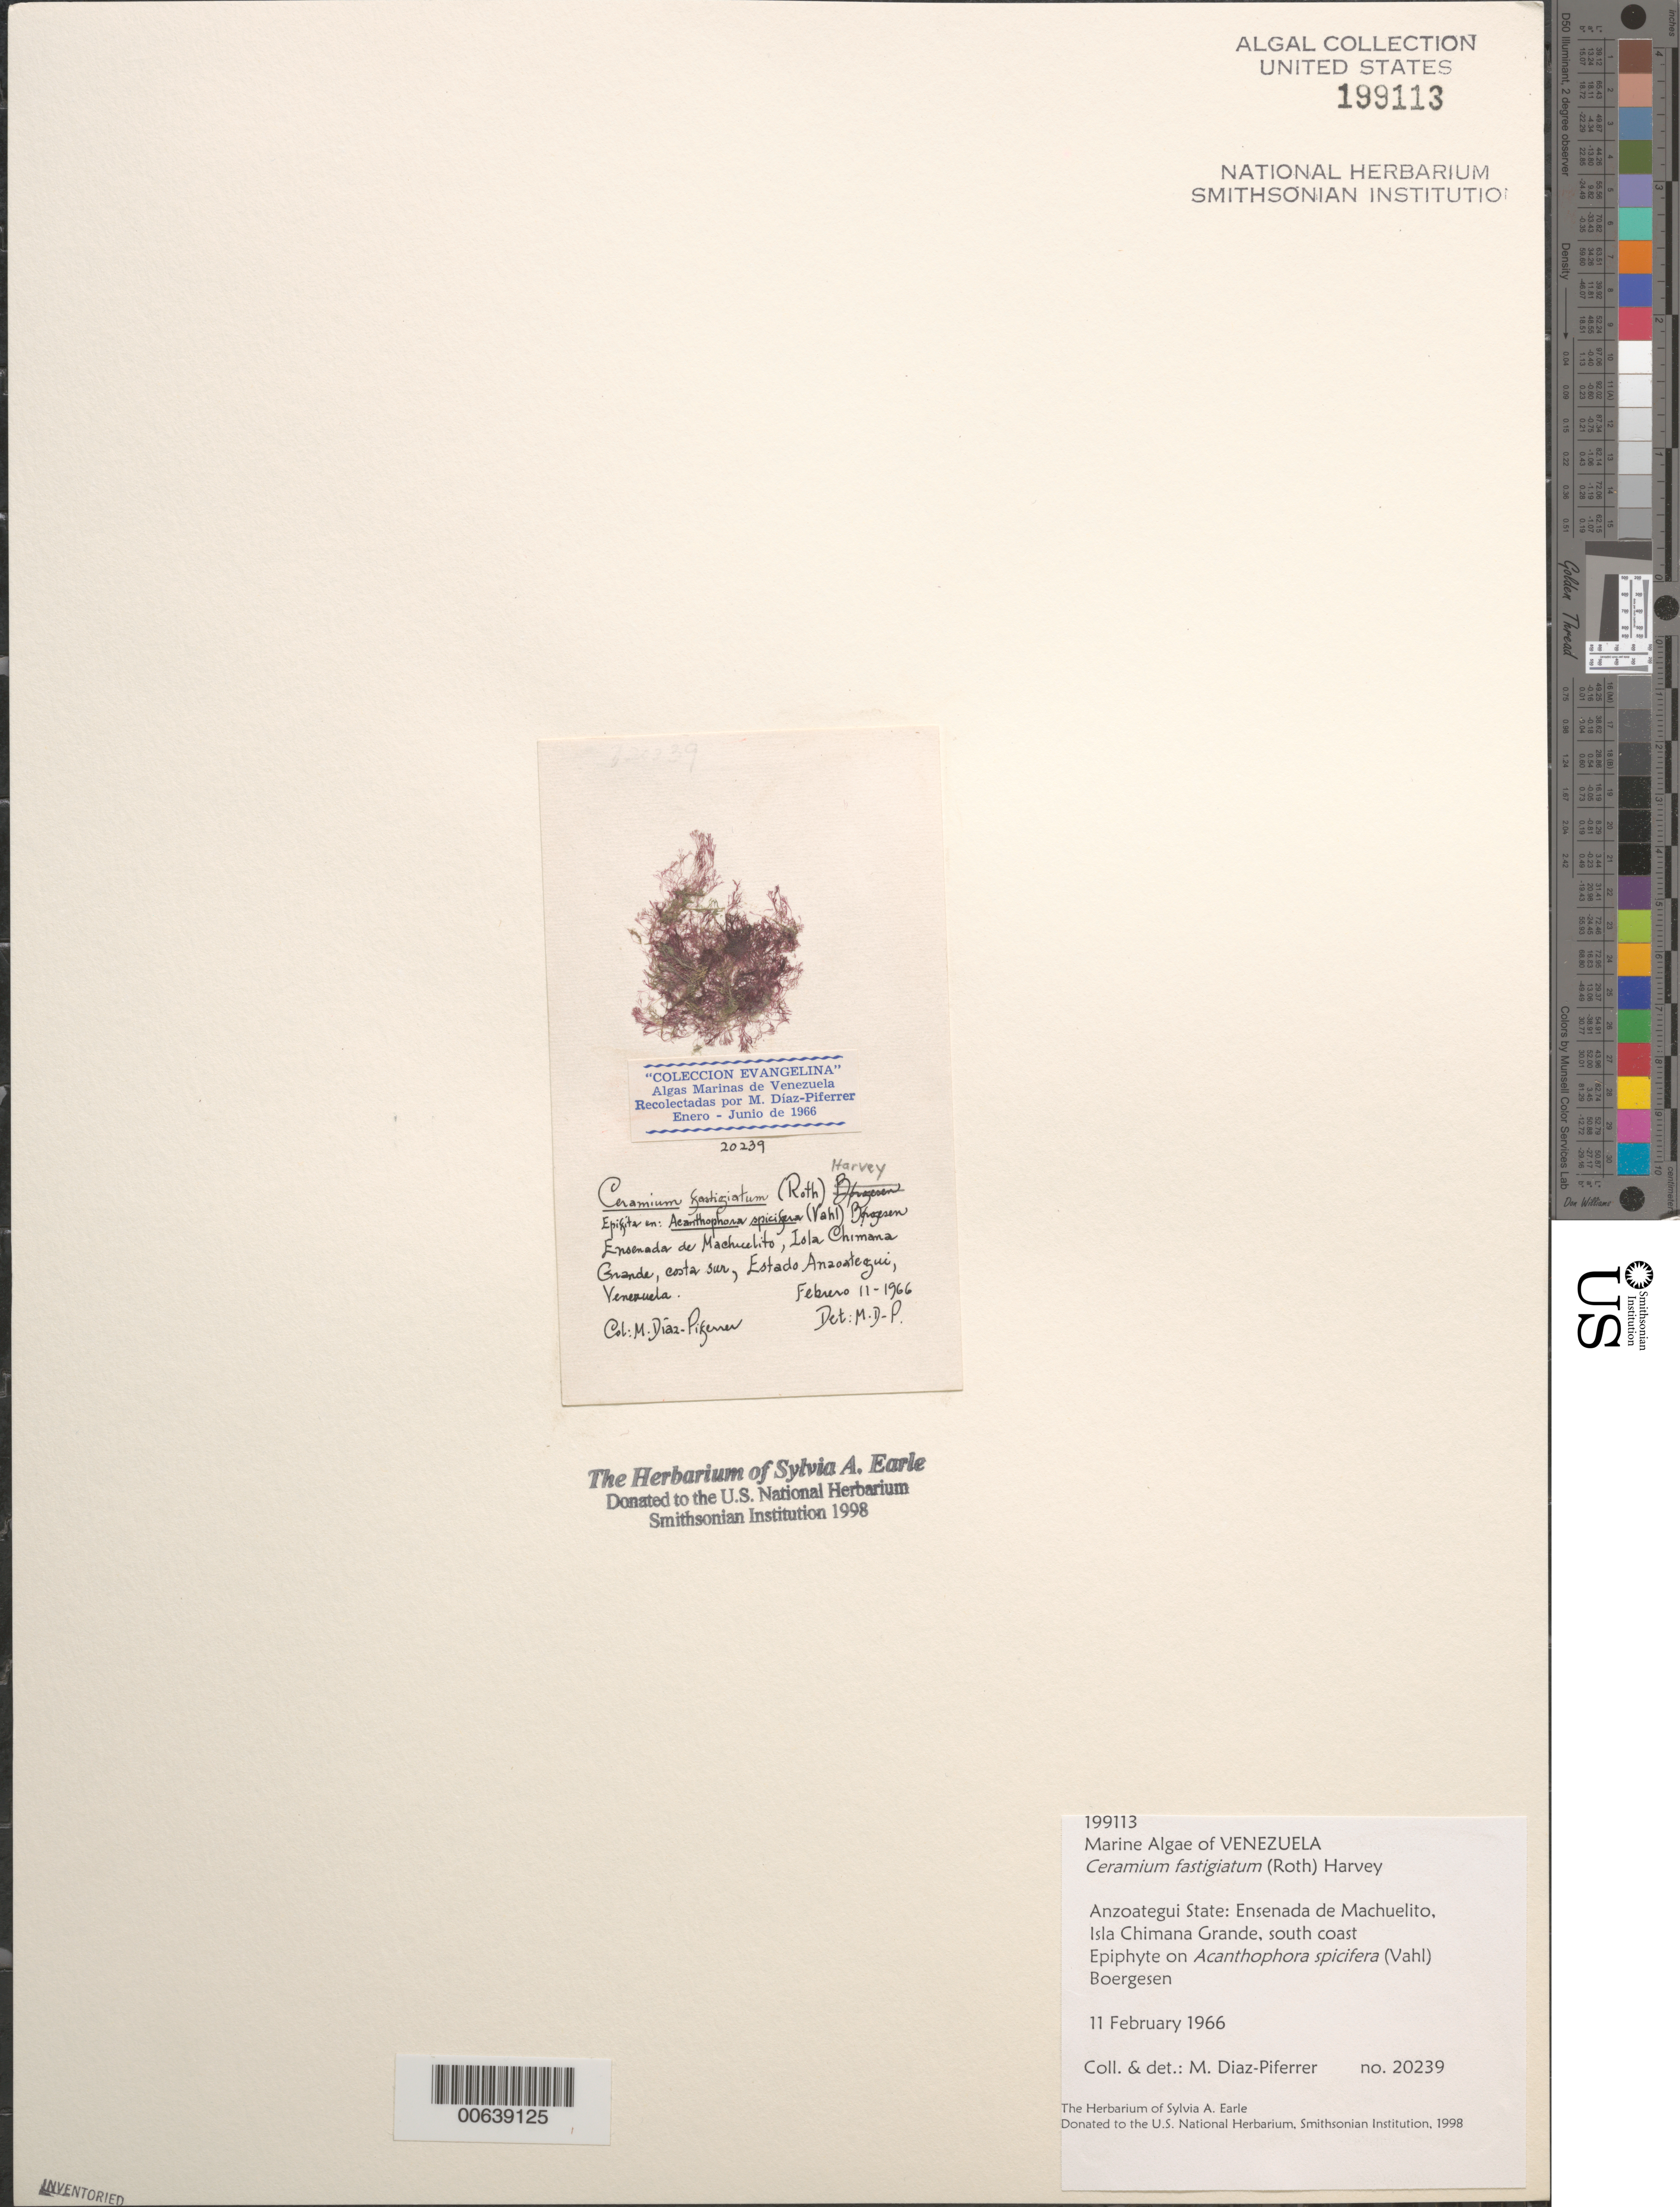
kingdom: Plantae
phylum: Rhodophyta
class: Florideophyceae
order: Ceramiales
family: Ceramiaceae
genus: Ceramium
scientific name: Ceramium fastigiatum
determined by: Diaz-Piferrer, M.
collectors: M. Diaz-Piferrer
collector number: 20239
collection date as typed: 11 Feb 1966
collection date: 1966-02-11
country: Venezuela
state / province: Anzoategui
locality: Ensenada de machuelito, isla chimana grande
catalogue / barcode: US 199113